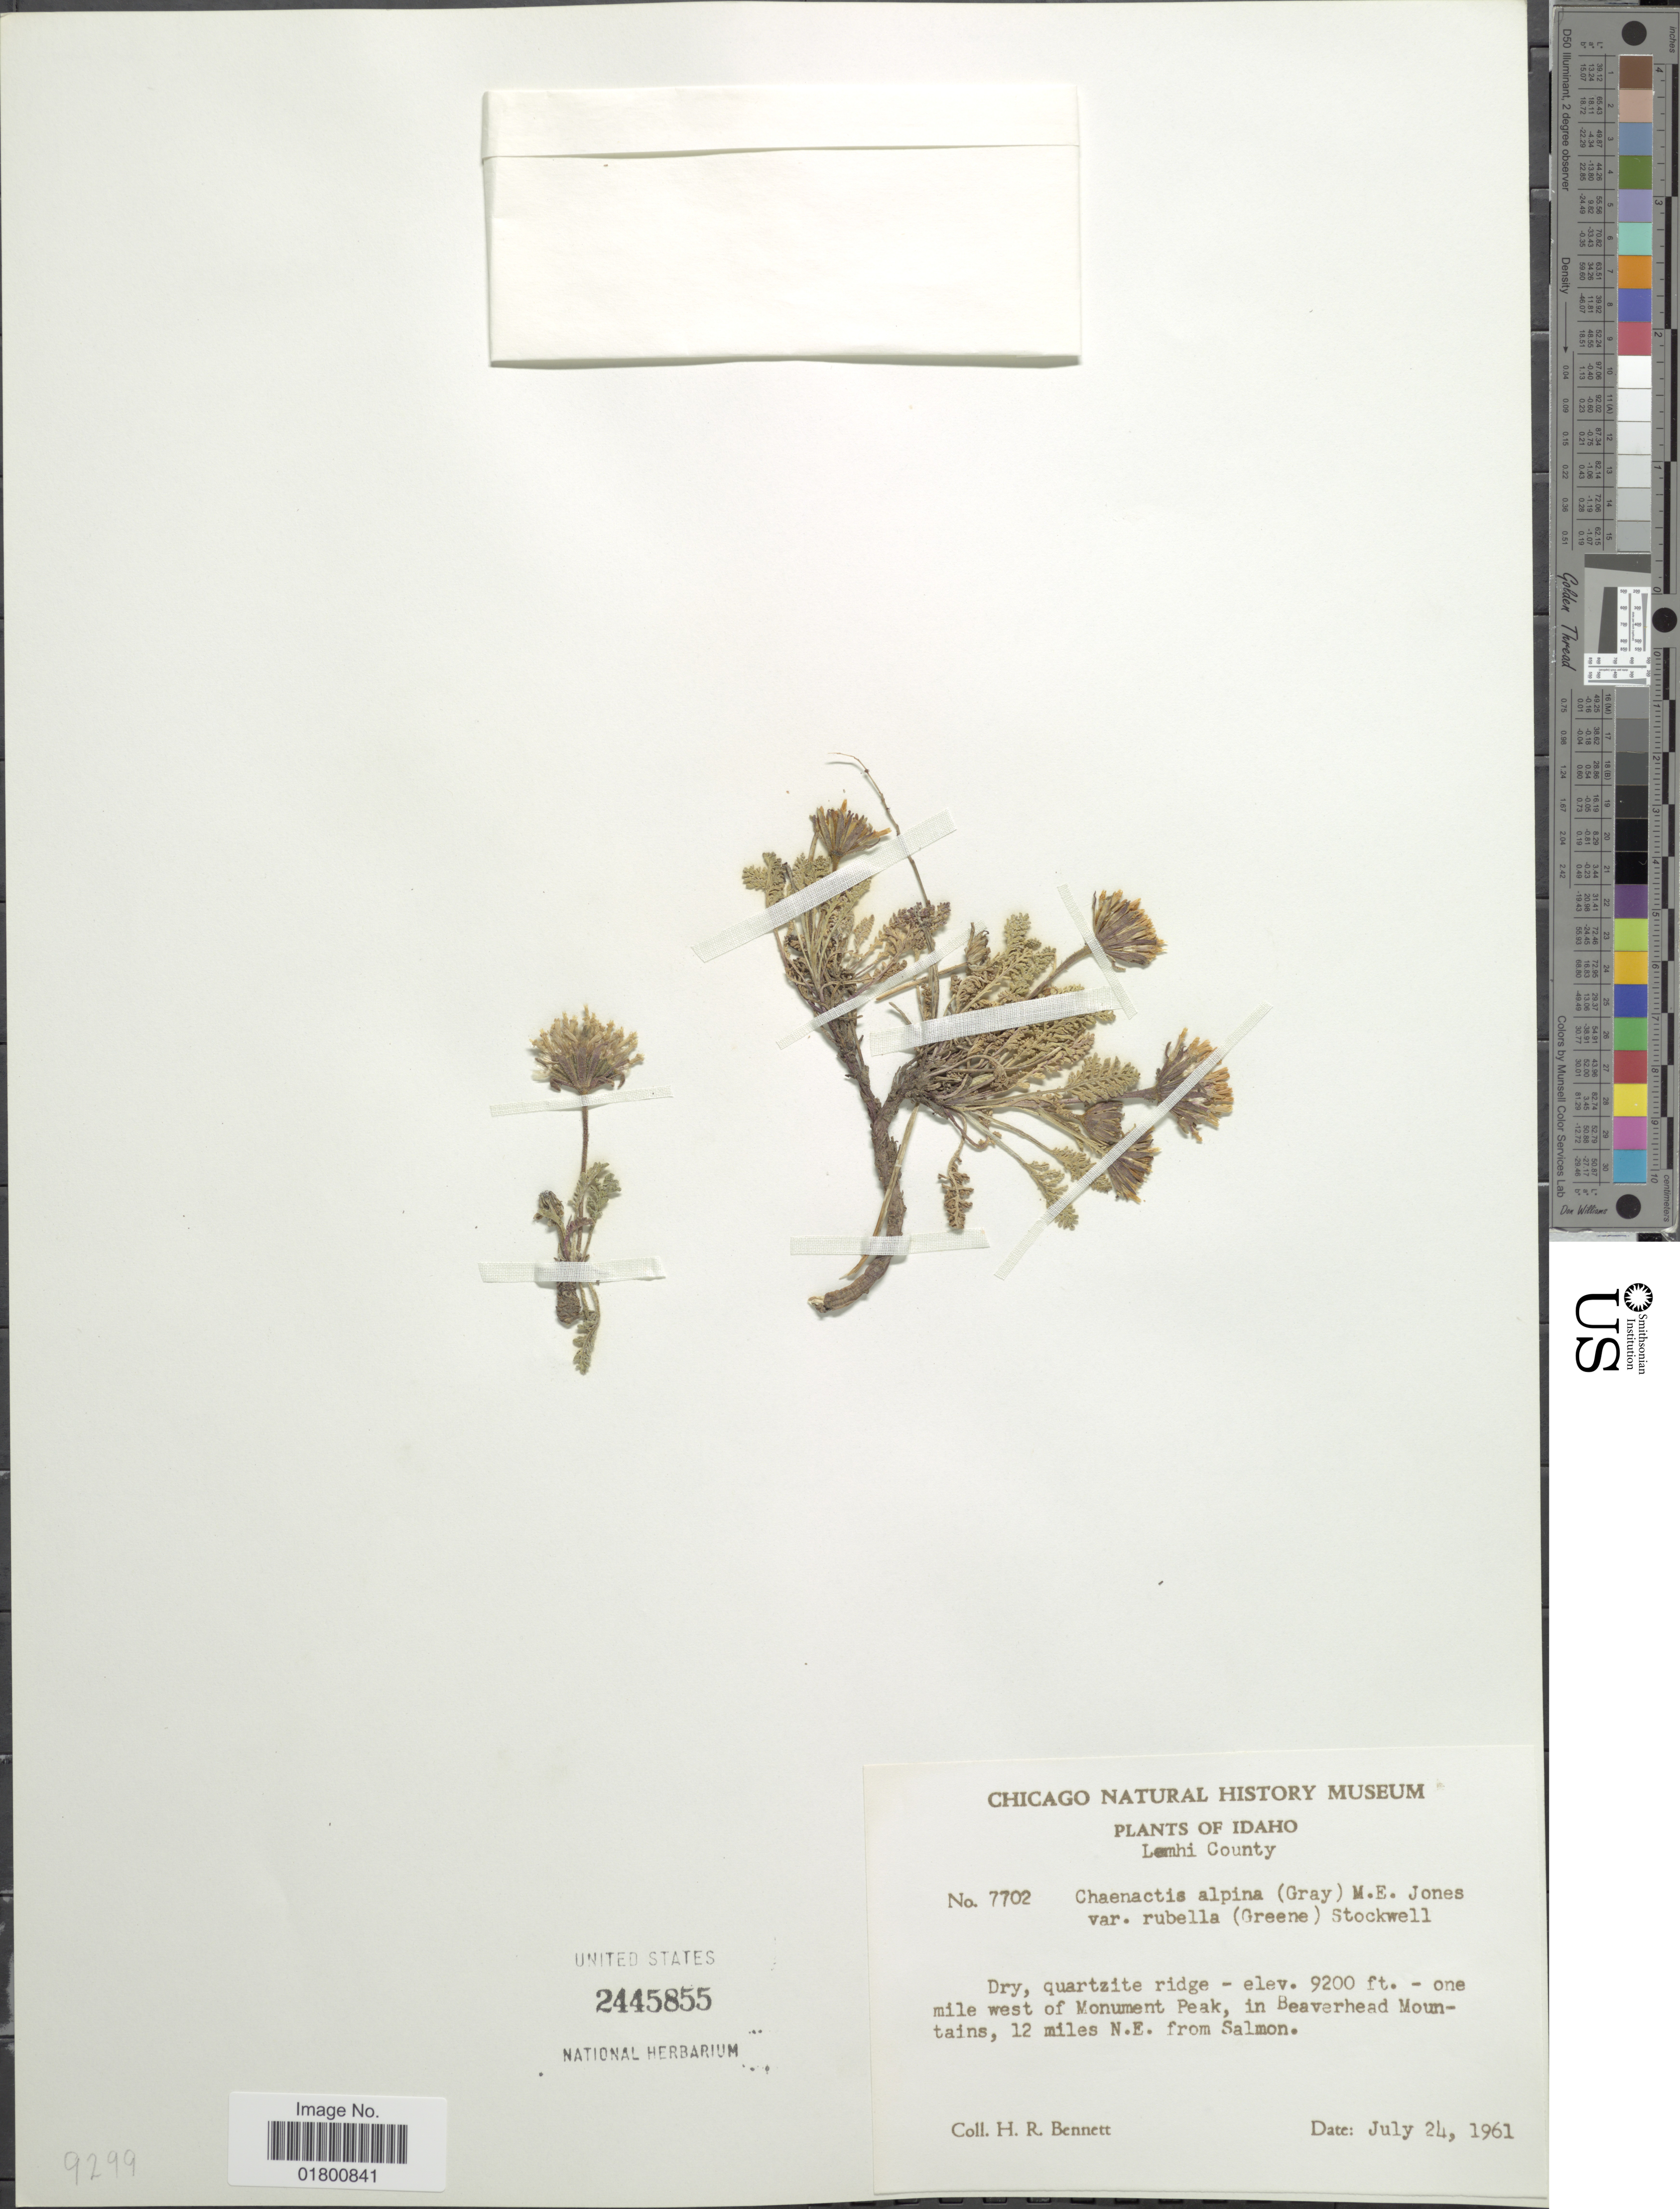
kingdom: Plantae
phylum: Tracheophyta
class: Magnoliopsida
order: Asterales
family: Asteraceae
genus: Chaenactis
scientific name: Chaenactis alpina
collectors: H. R. Bennett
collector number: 7702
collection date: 1961-07-24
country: United States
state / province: Idaho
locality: Lemhi County, One mile west of Monument Peak, in Beaverhead Mountains, 12 miles N. E. from Salmon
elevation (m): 2804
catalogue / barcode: US 2445855